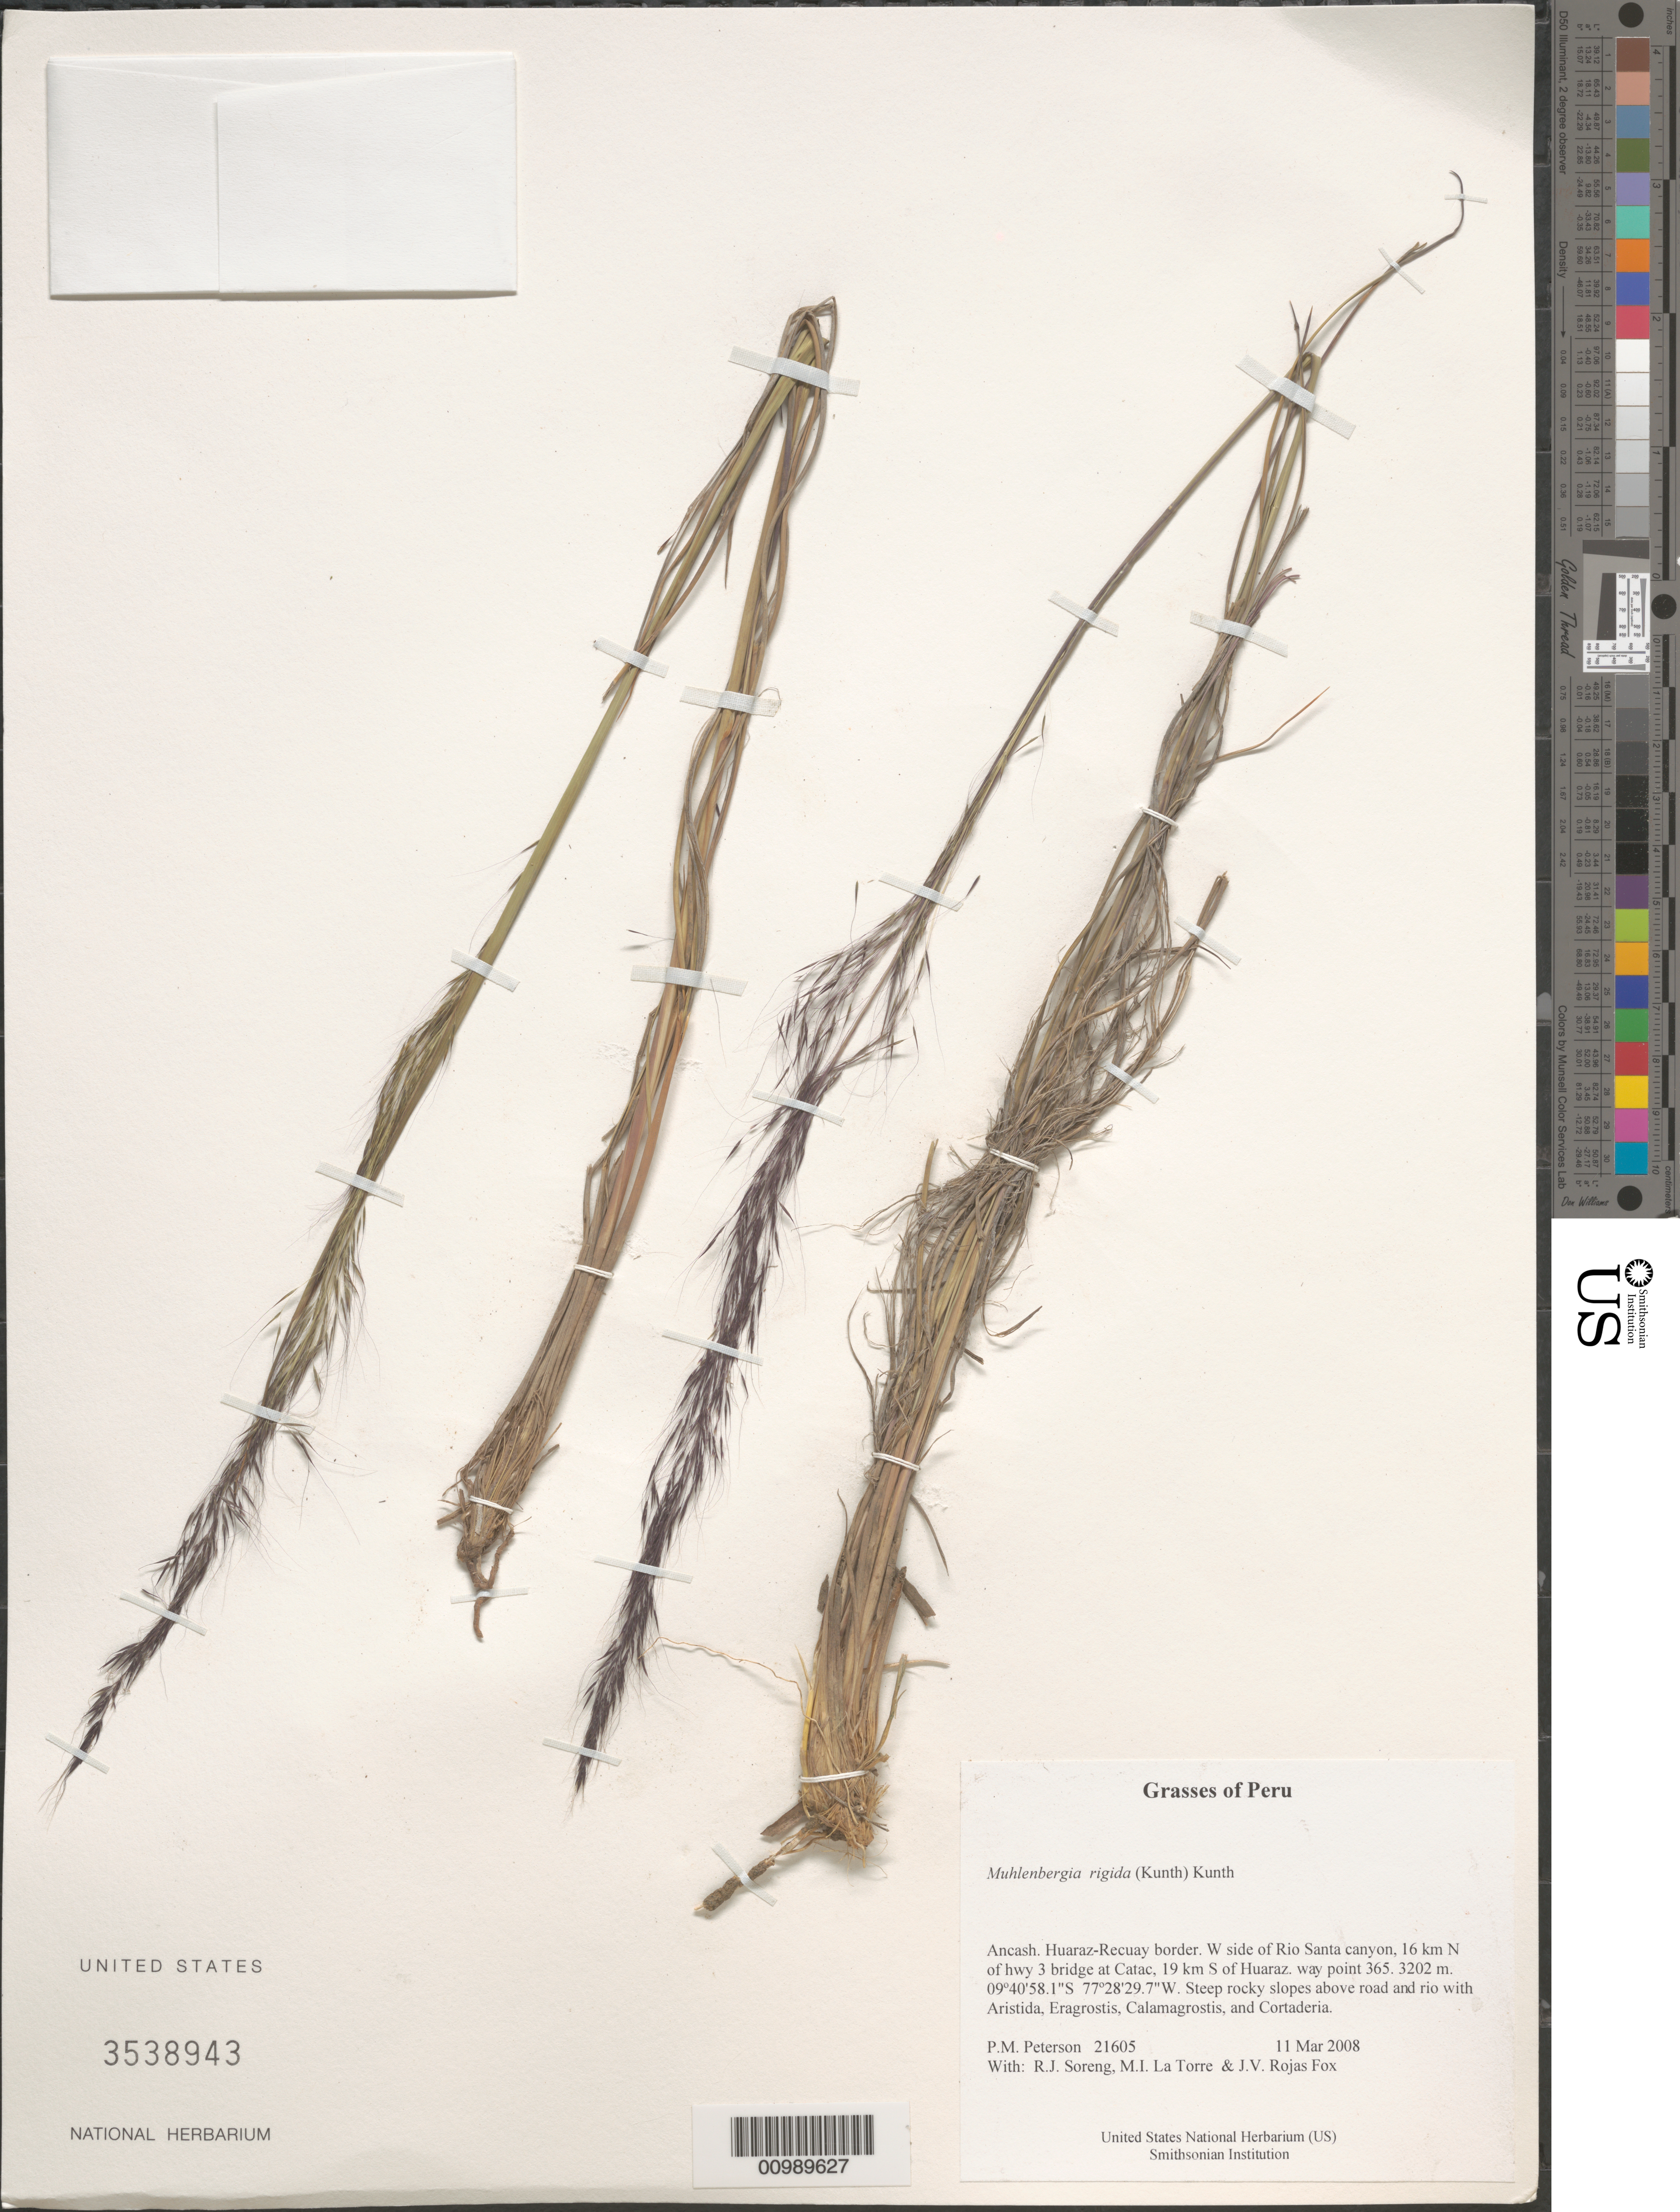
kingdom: Plantae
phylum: Tracheophyta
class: Liliopsida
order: Poales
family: Poaceae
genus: Muhlenbergia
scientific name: Muhlenbergia rigida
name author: (Kunth) Kunth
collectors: P. M. Peterson, R. J. Soreng, M. Torre & J. Rojas Fox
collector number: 21605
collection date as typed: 11 Mar 2008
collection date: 2008-03-11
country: Peru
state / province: Ancash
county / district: Huaraz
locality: W side of Rio Santa canyon, 16 km N of hwy 3 bridge at Catac, 19 km S of Huaraz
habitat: Steep rocky slopes above road and rio with Aristida, Eragrostis, Calamagrostis, and Cortaderia.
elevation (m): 3202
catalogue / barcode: US 3538943